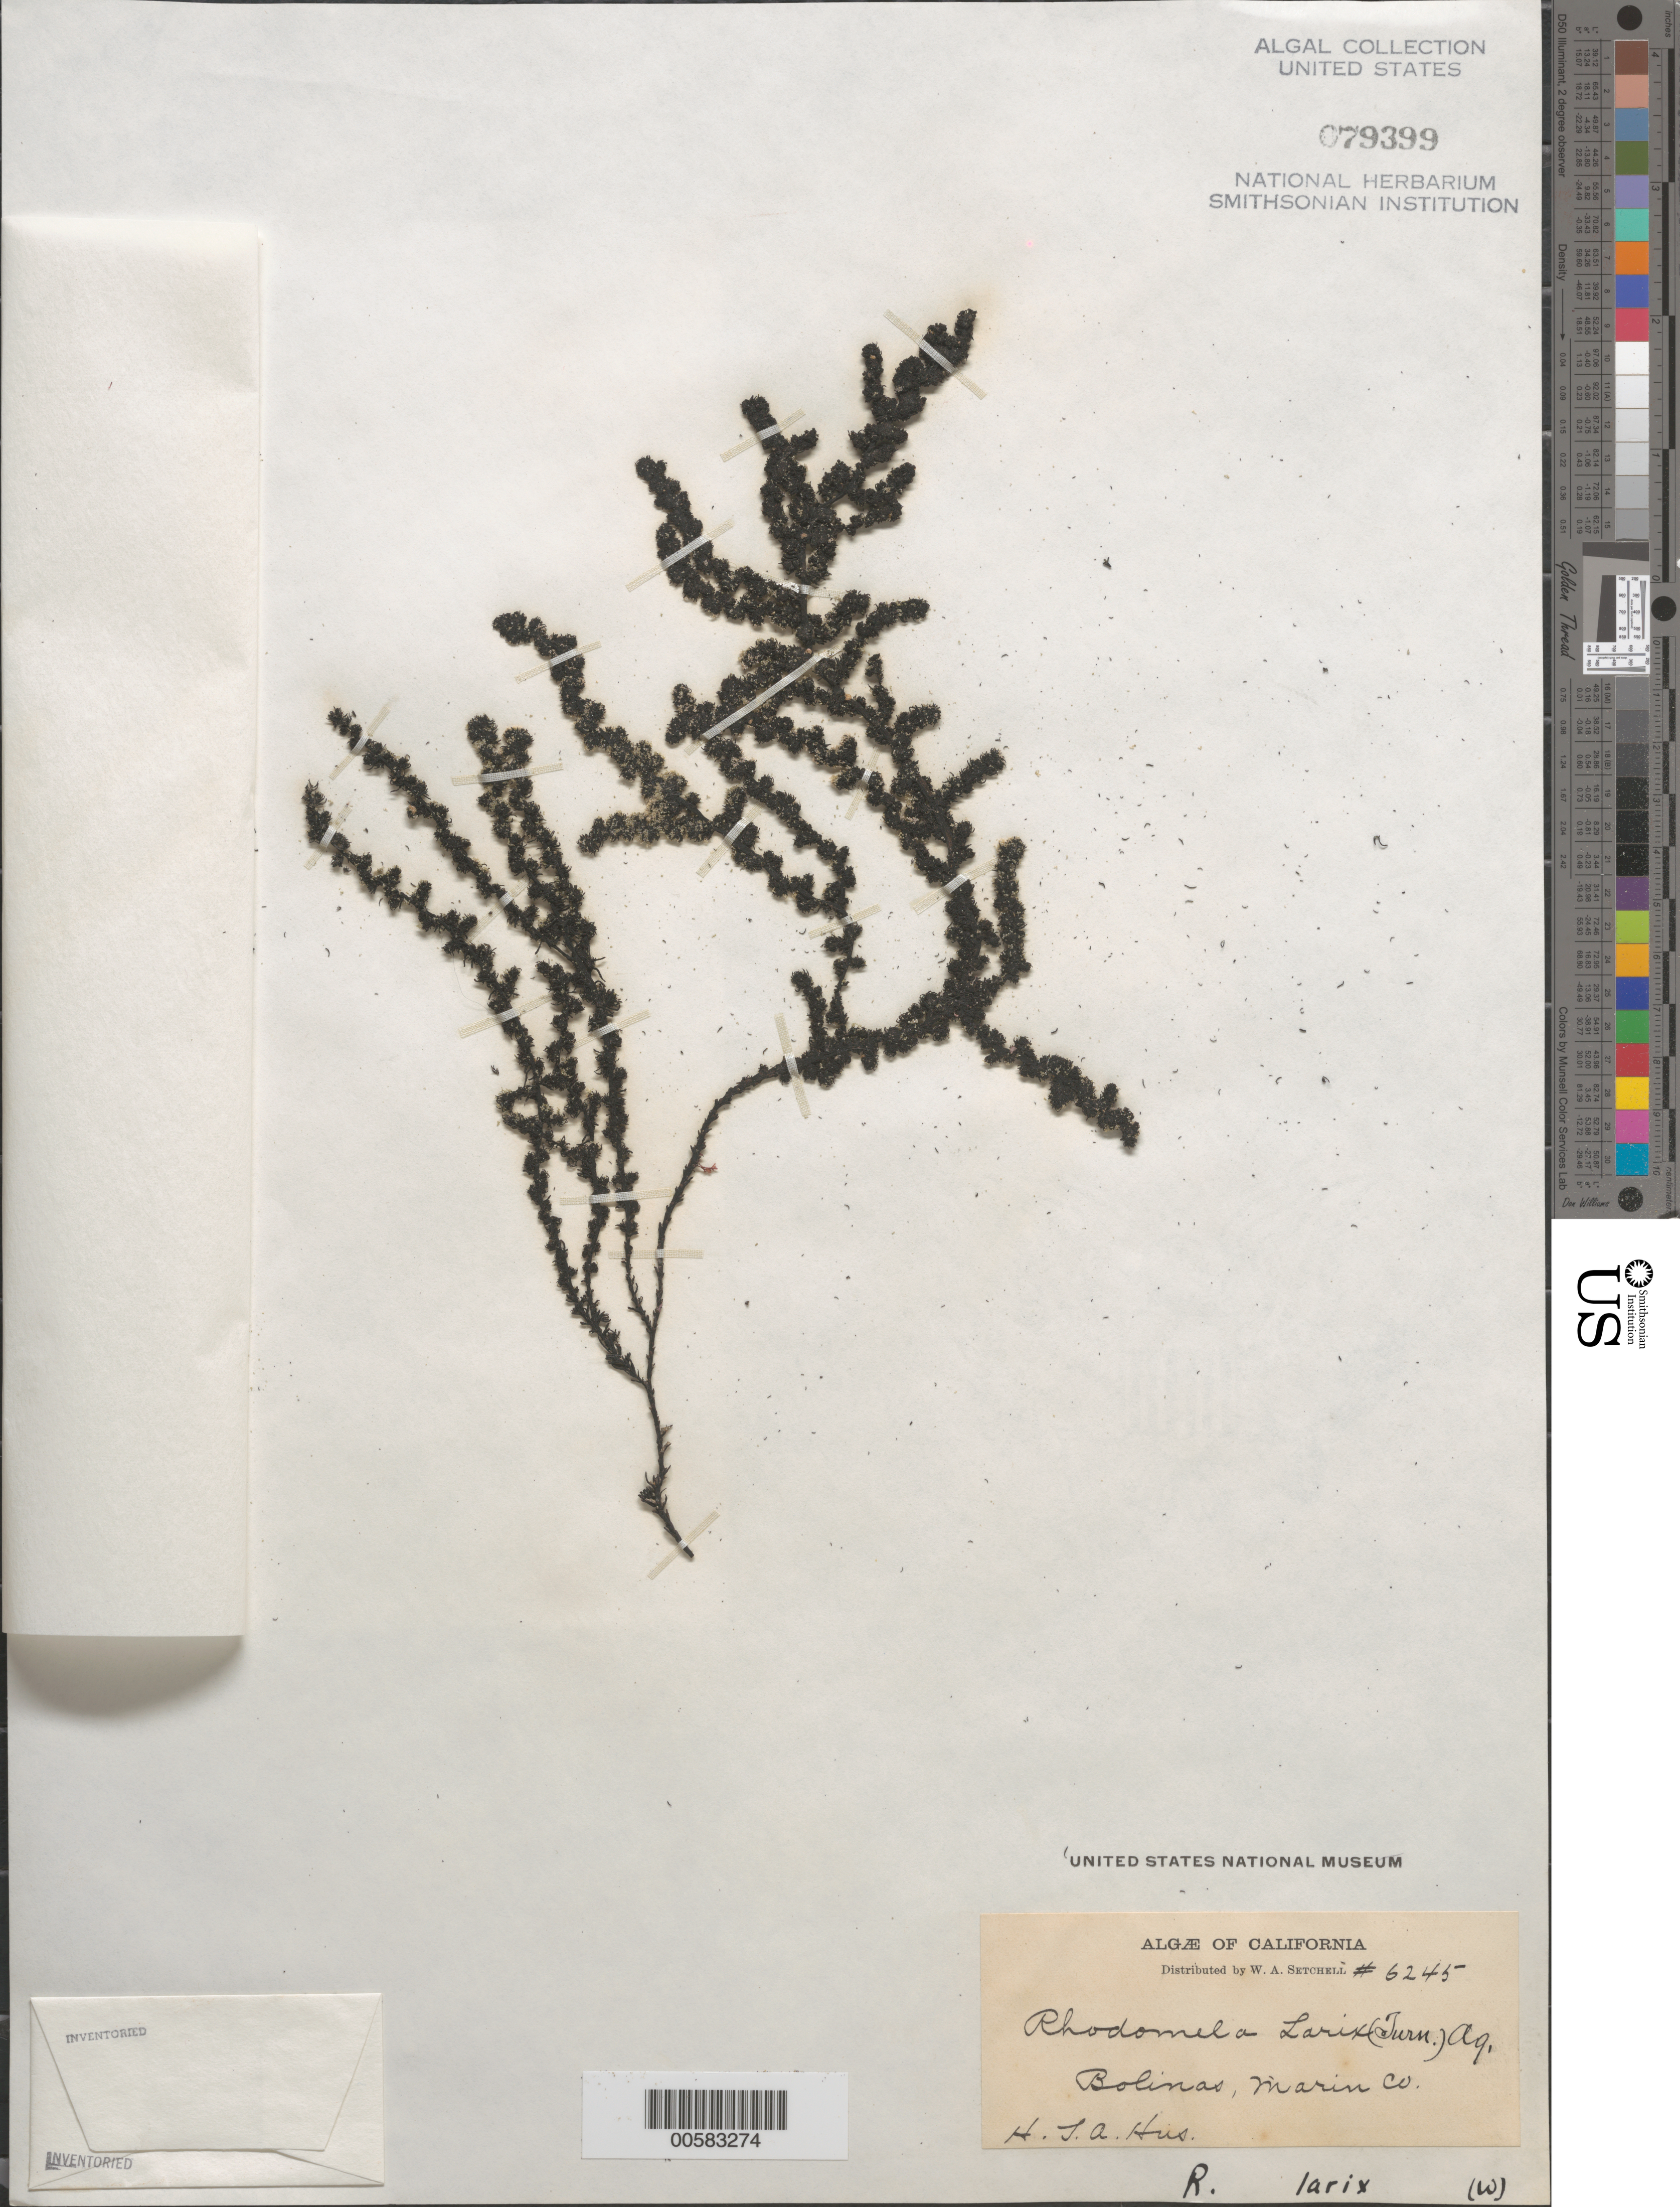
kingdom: Plantae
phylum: Rhodophyta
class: Florideophyceae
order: Ceramiales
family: Rhodomelaceae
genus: Neorhodomela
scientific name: Neorhodomela larix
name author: (Turner) Masuda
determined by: Algae name updating Project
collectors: H. T. A. Hus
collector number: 6245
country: United States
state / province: California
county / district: Marin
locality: Bolinas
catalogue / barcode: US 79399